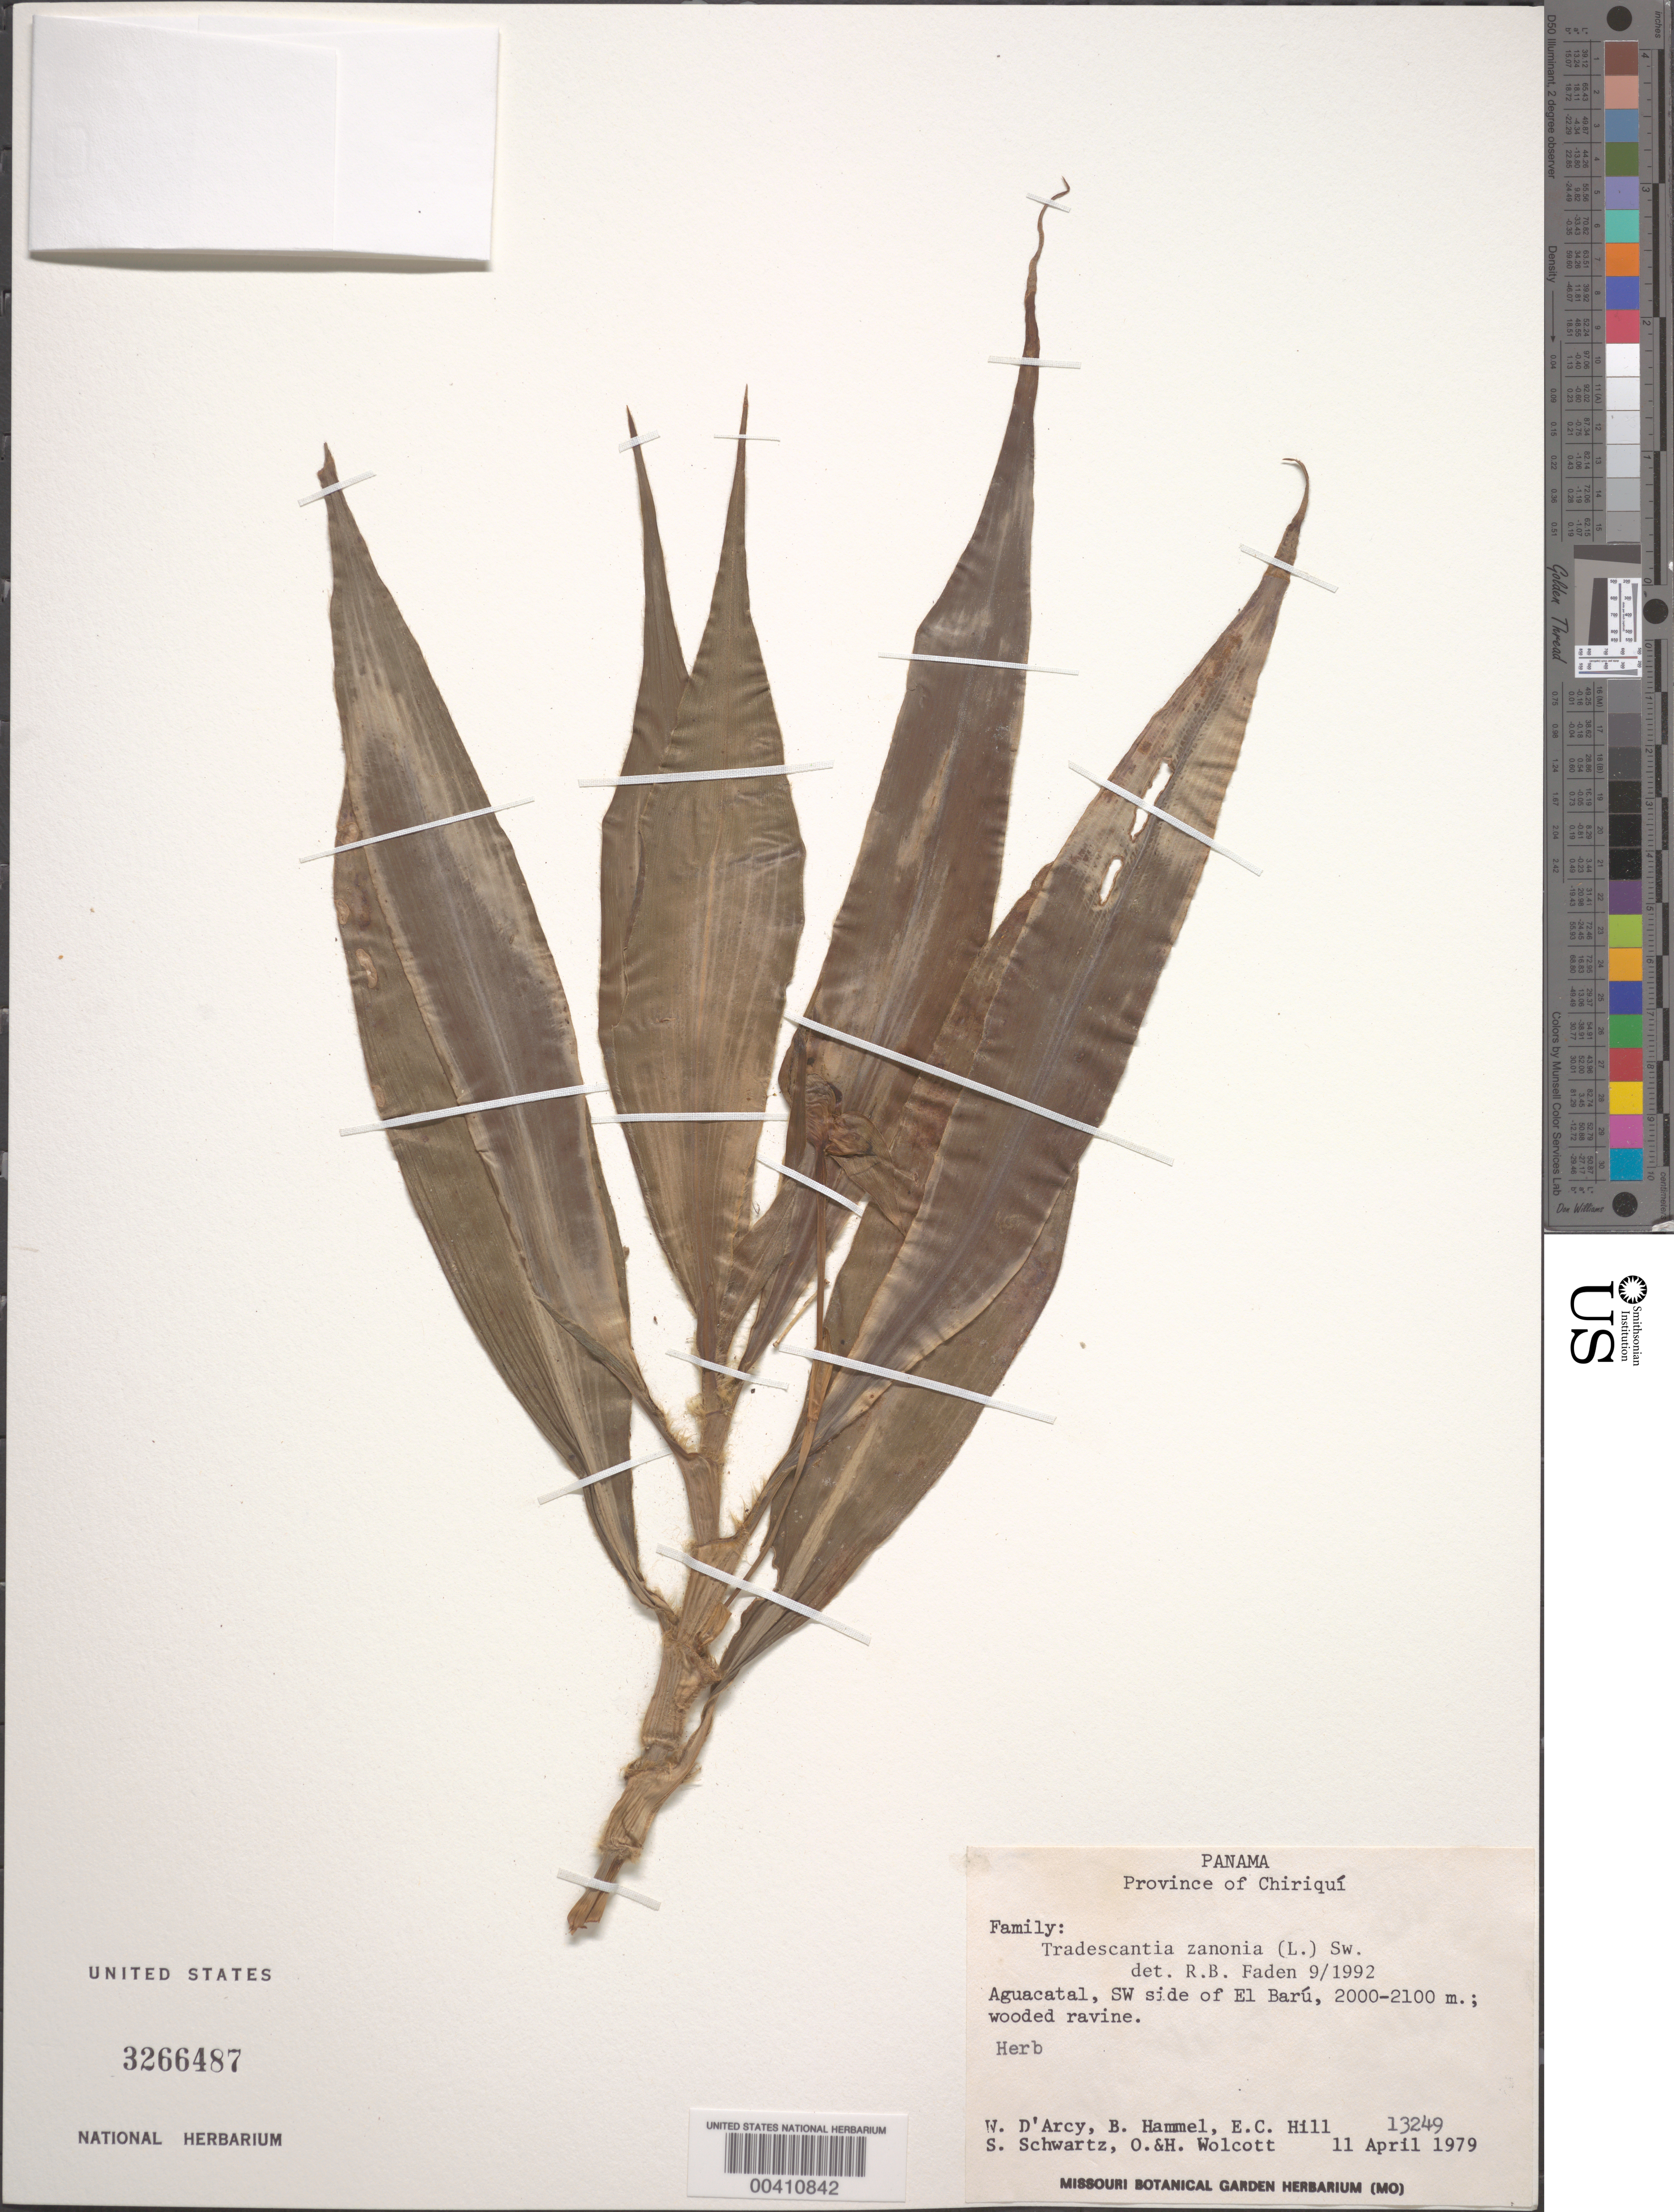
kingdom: Plantae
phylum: Tracheophyta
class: Liliopsida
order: Commelinales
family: Commelinaceae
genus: Tradescantia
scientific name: Tradescantia zanonia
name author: (L.) Sw.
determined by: Faden, Robert B., (US), Smithsonian Institution - National Museum of Natural History (UNITED STATES)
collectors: W. G. D'Arcy, B. Hammel, E. Hills, S. Schwartz, O. Wolcott & H. Wolcott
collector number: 13249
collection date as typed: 11 Apr 1979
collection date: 1979-04-11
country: Panama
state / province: Chiriquí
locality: SW ofEl Baru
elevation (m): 2000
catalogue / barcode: US 3266487